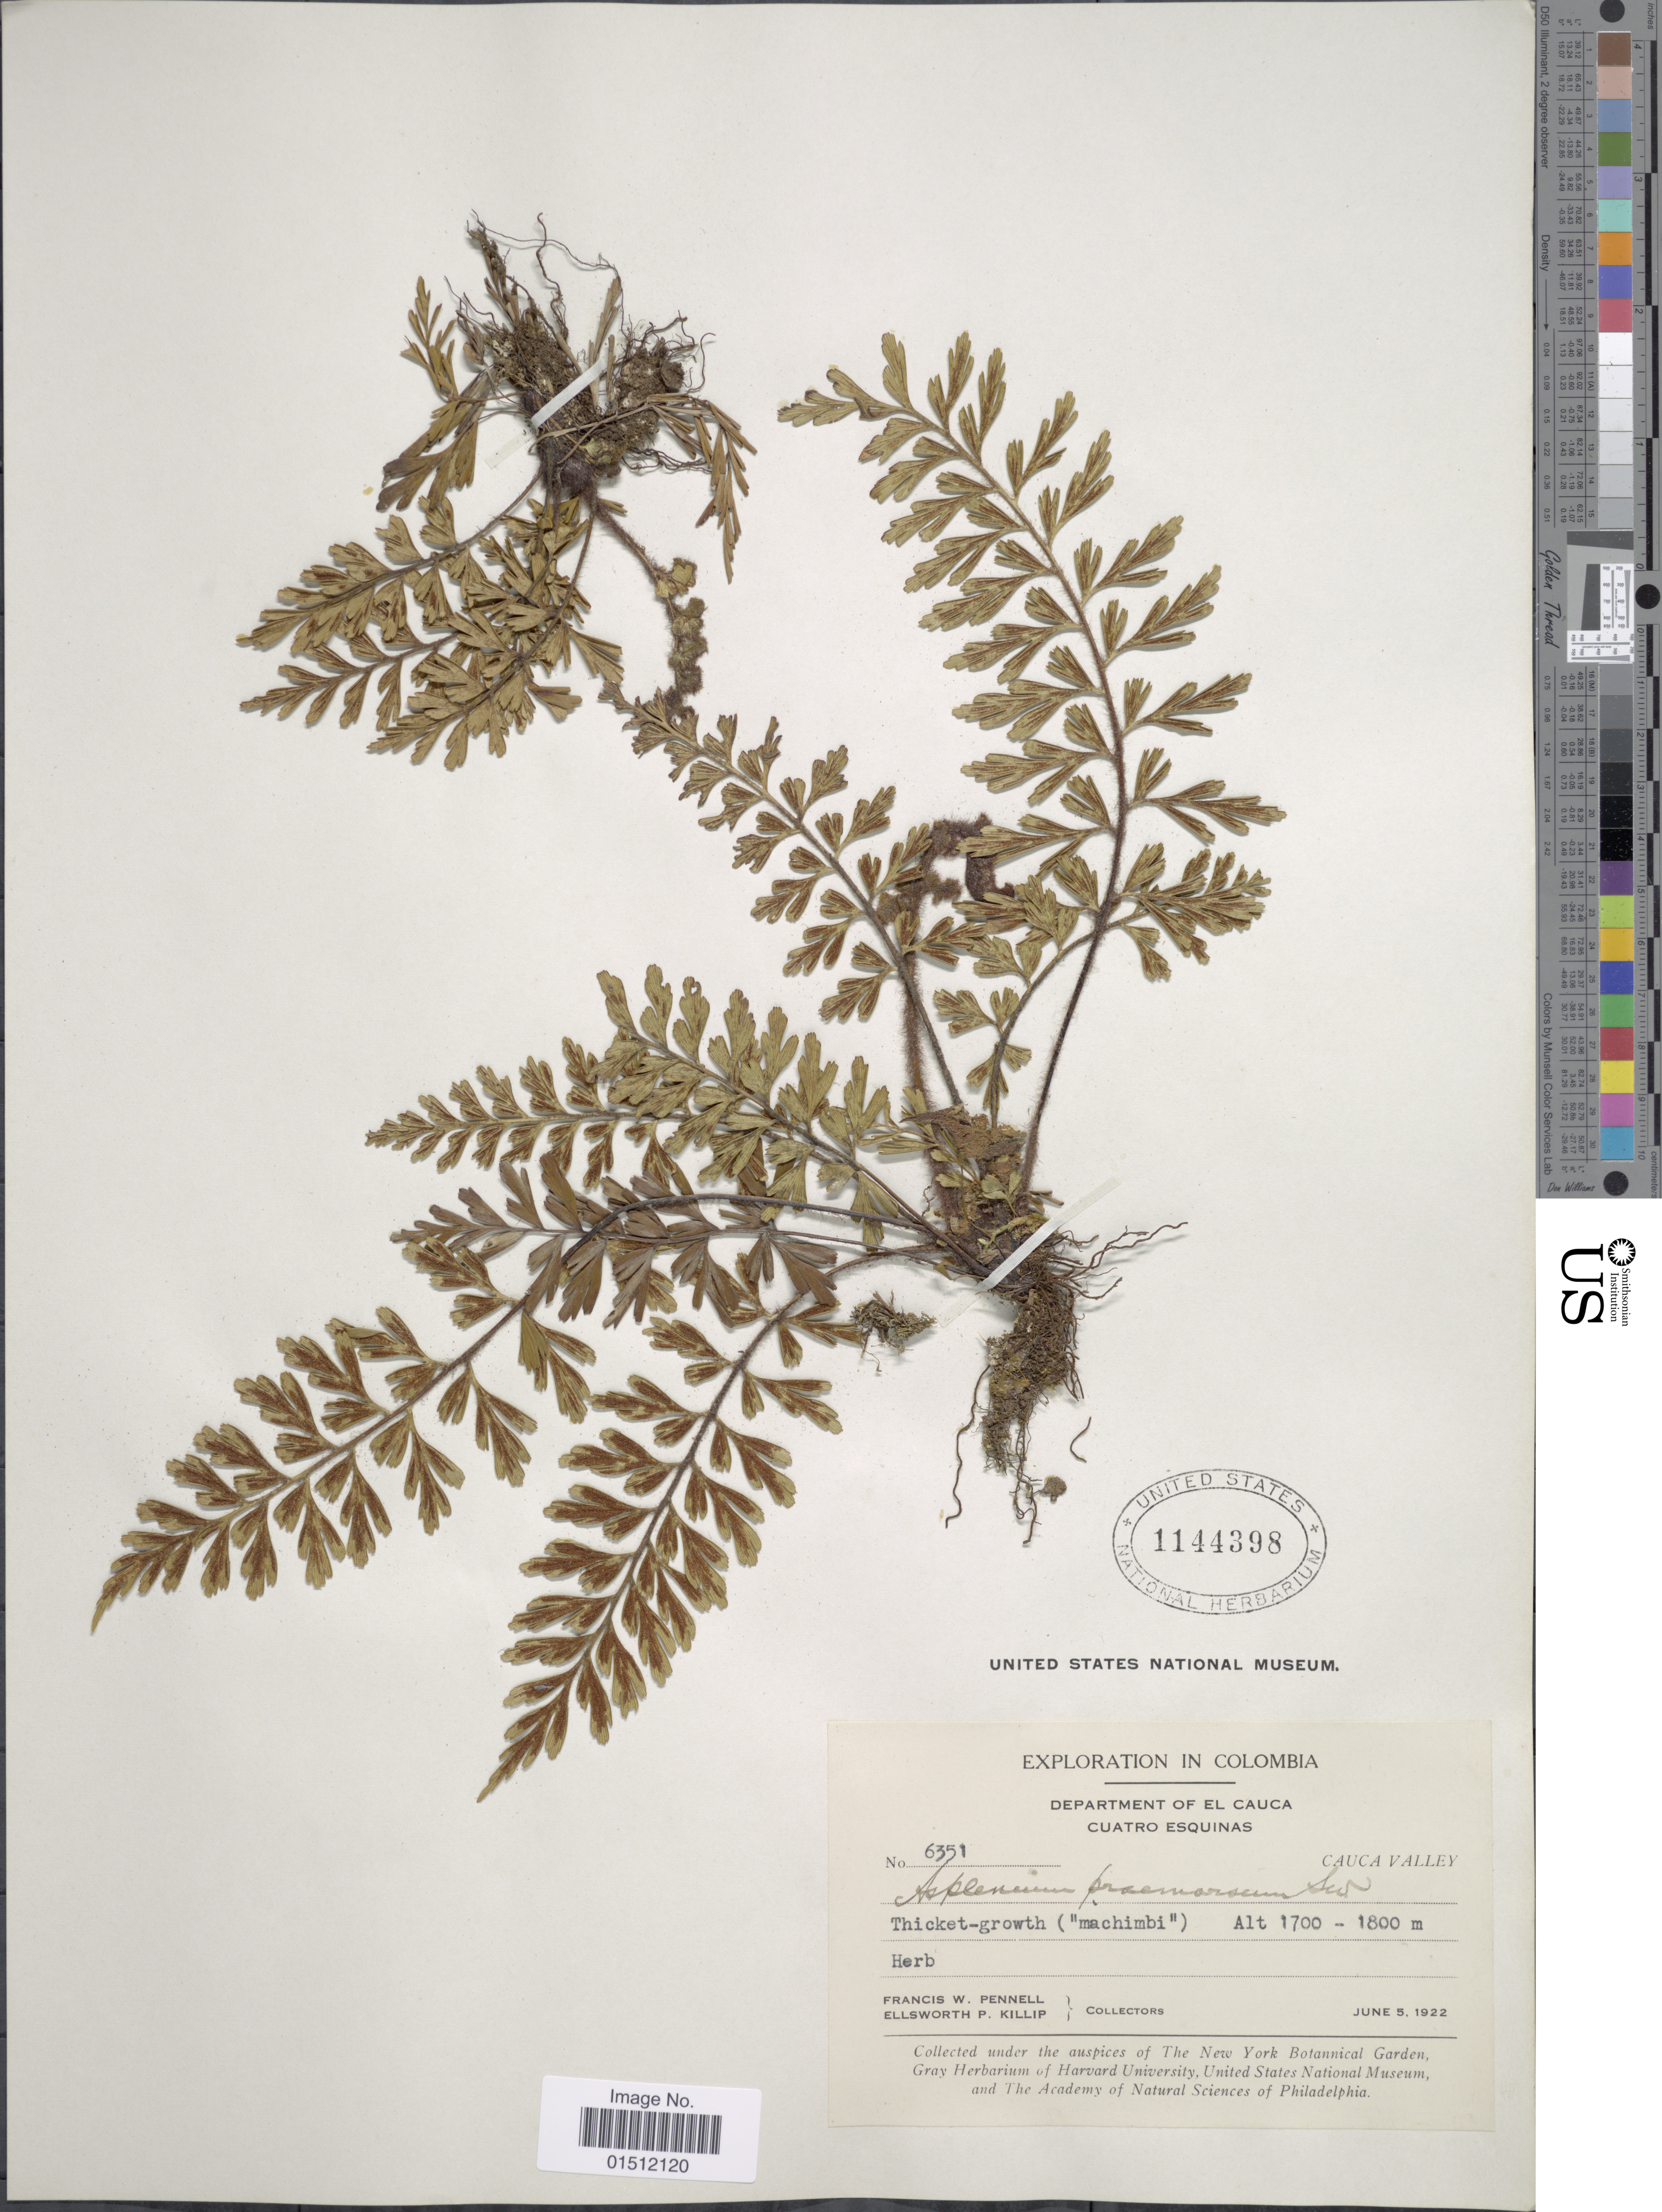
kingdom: Plantae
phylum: Tracheophyta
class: Polypodiopsida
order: Polypodiales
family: Aspleniaceae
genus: Asplenium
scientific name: Asplenium praemorsum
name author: Sw.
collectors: F. W. Pennell & E. P. Killip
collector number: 6351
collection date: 1922-06-05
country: Colombia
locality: Cuatro Esquinas, Cauca Valley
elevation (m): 1700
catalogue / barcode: US 1144398